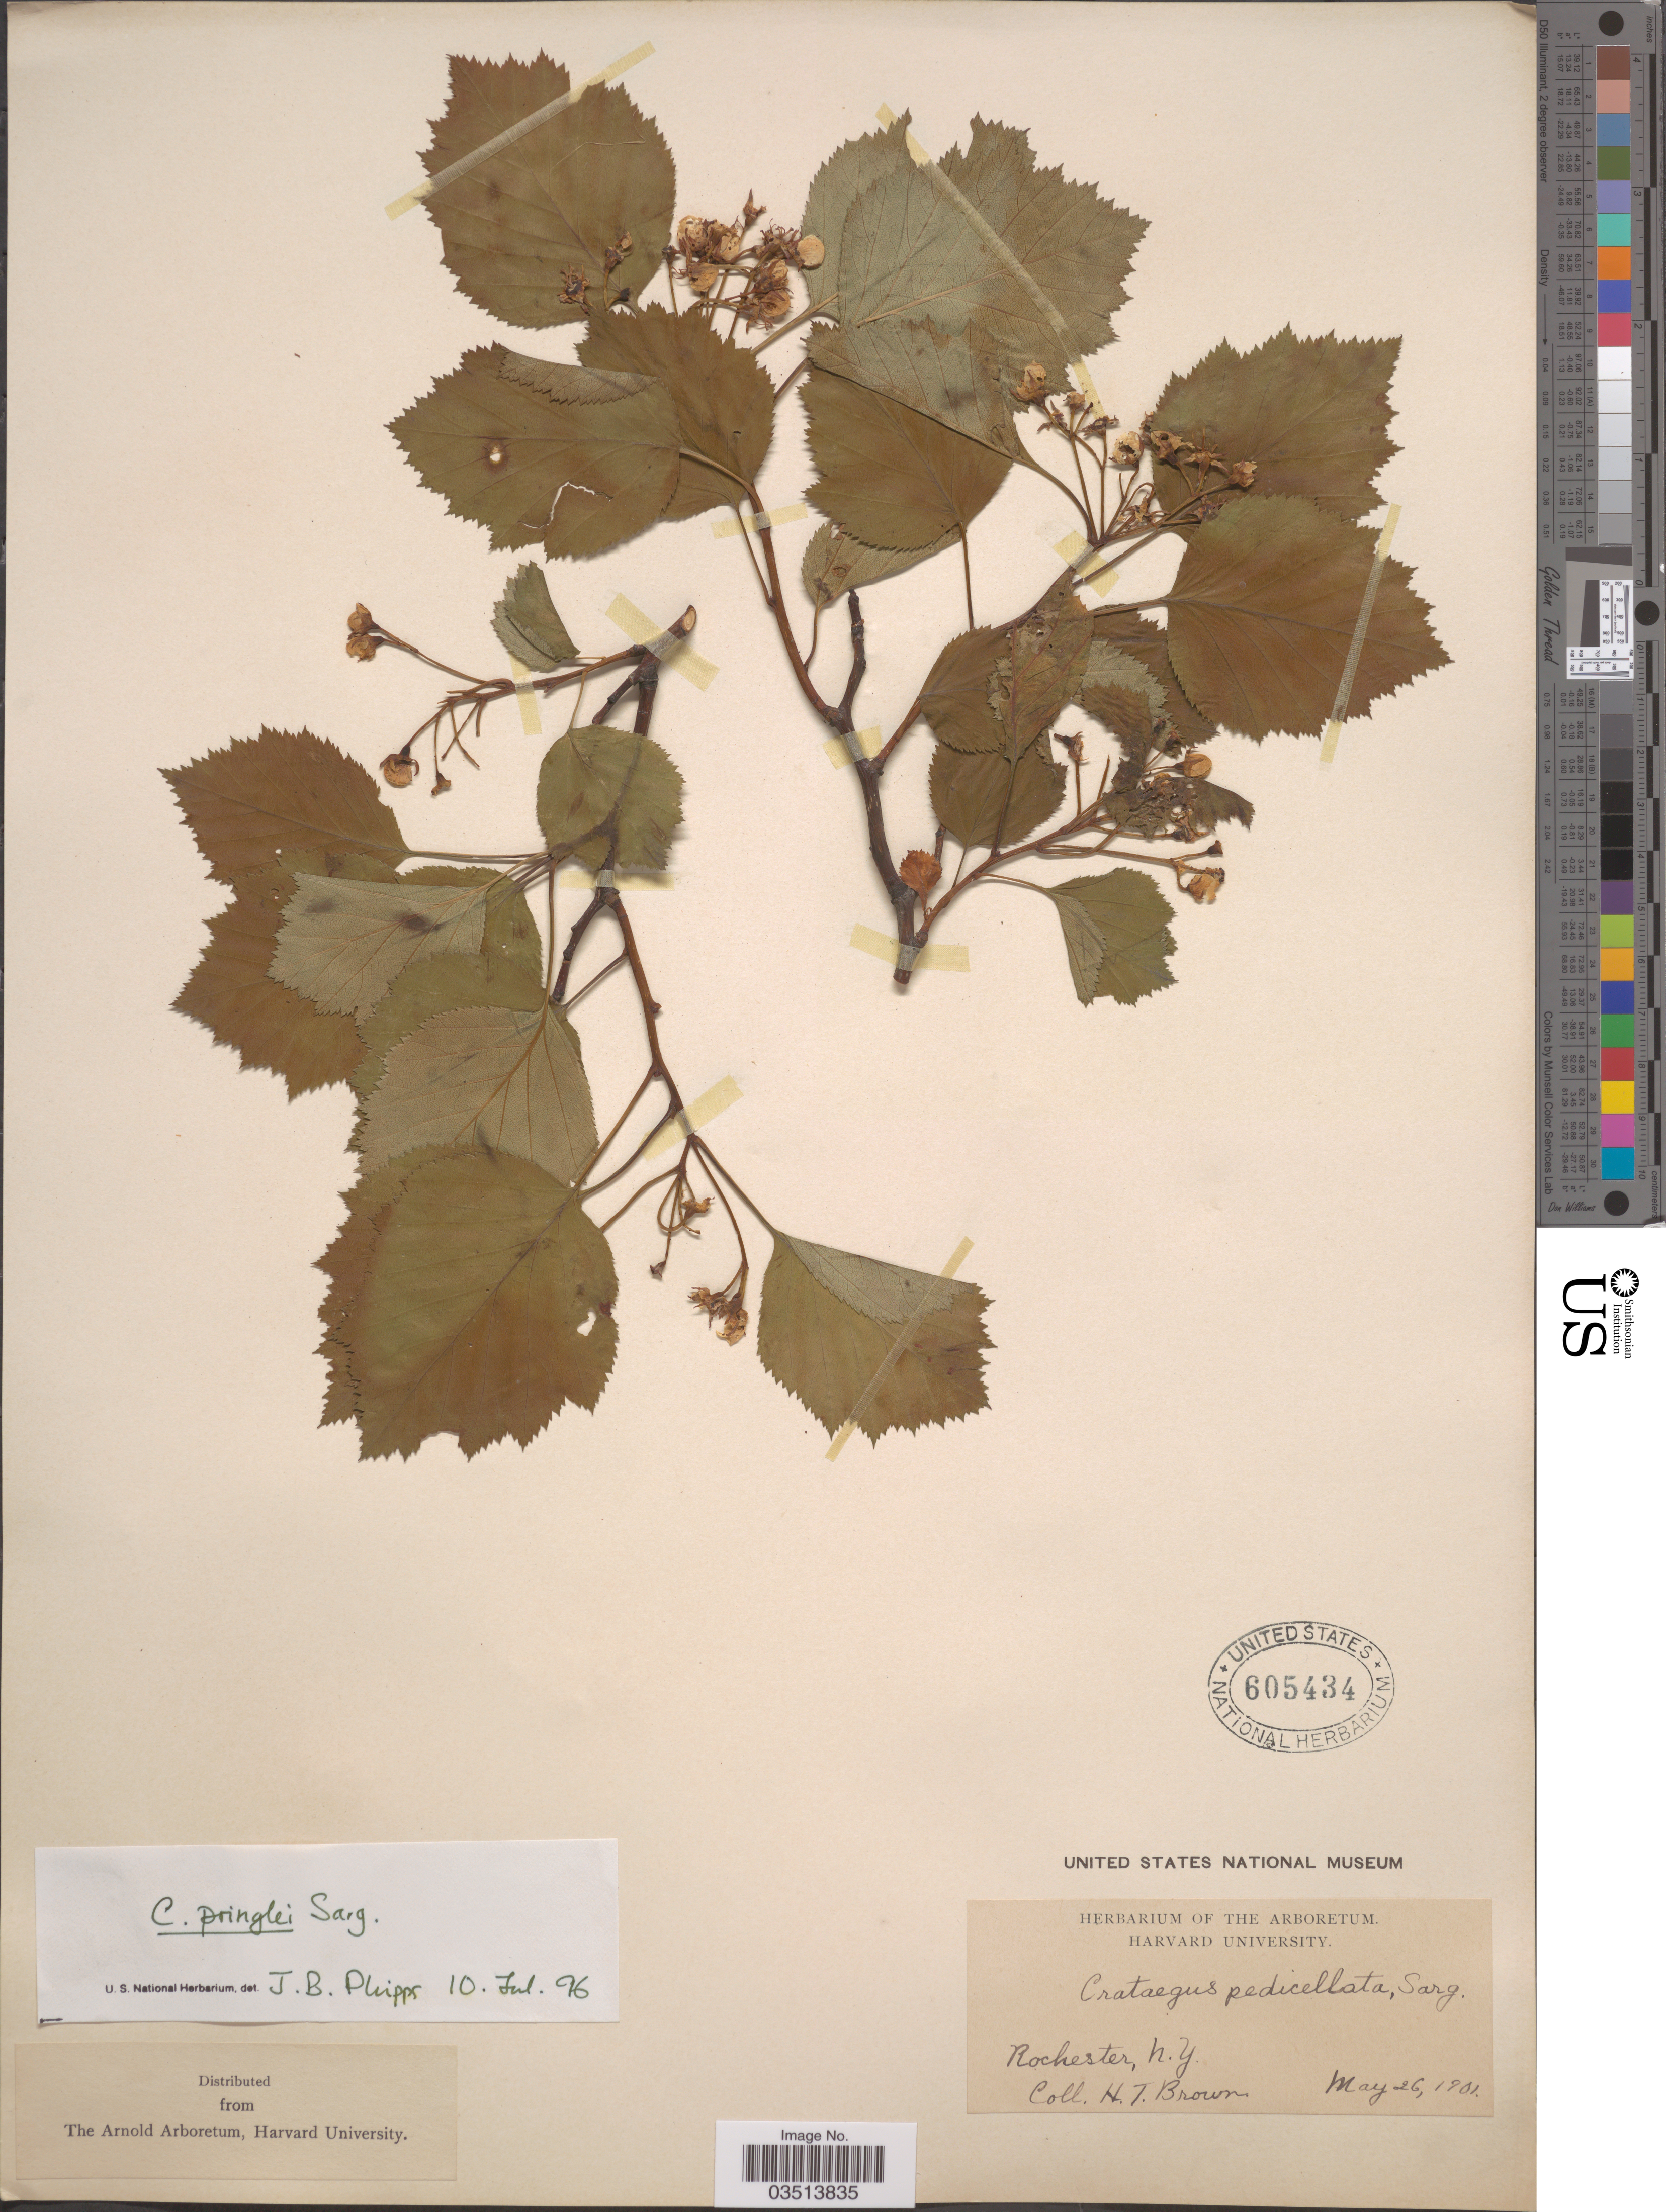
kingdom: Plantae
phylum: Tracheophyta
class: Magnoliopsida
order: Rosales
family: Rosaceae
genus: Crataegus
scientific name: Crataegus coccinea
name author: Ashe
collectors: H. T. Brown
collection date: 1901-05-26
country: United States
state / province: New York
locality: Rochester.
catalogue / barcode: US 605434